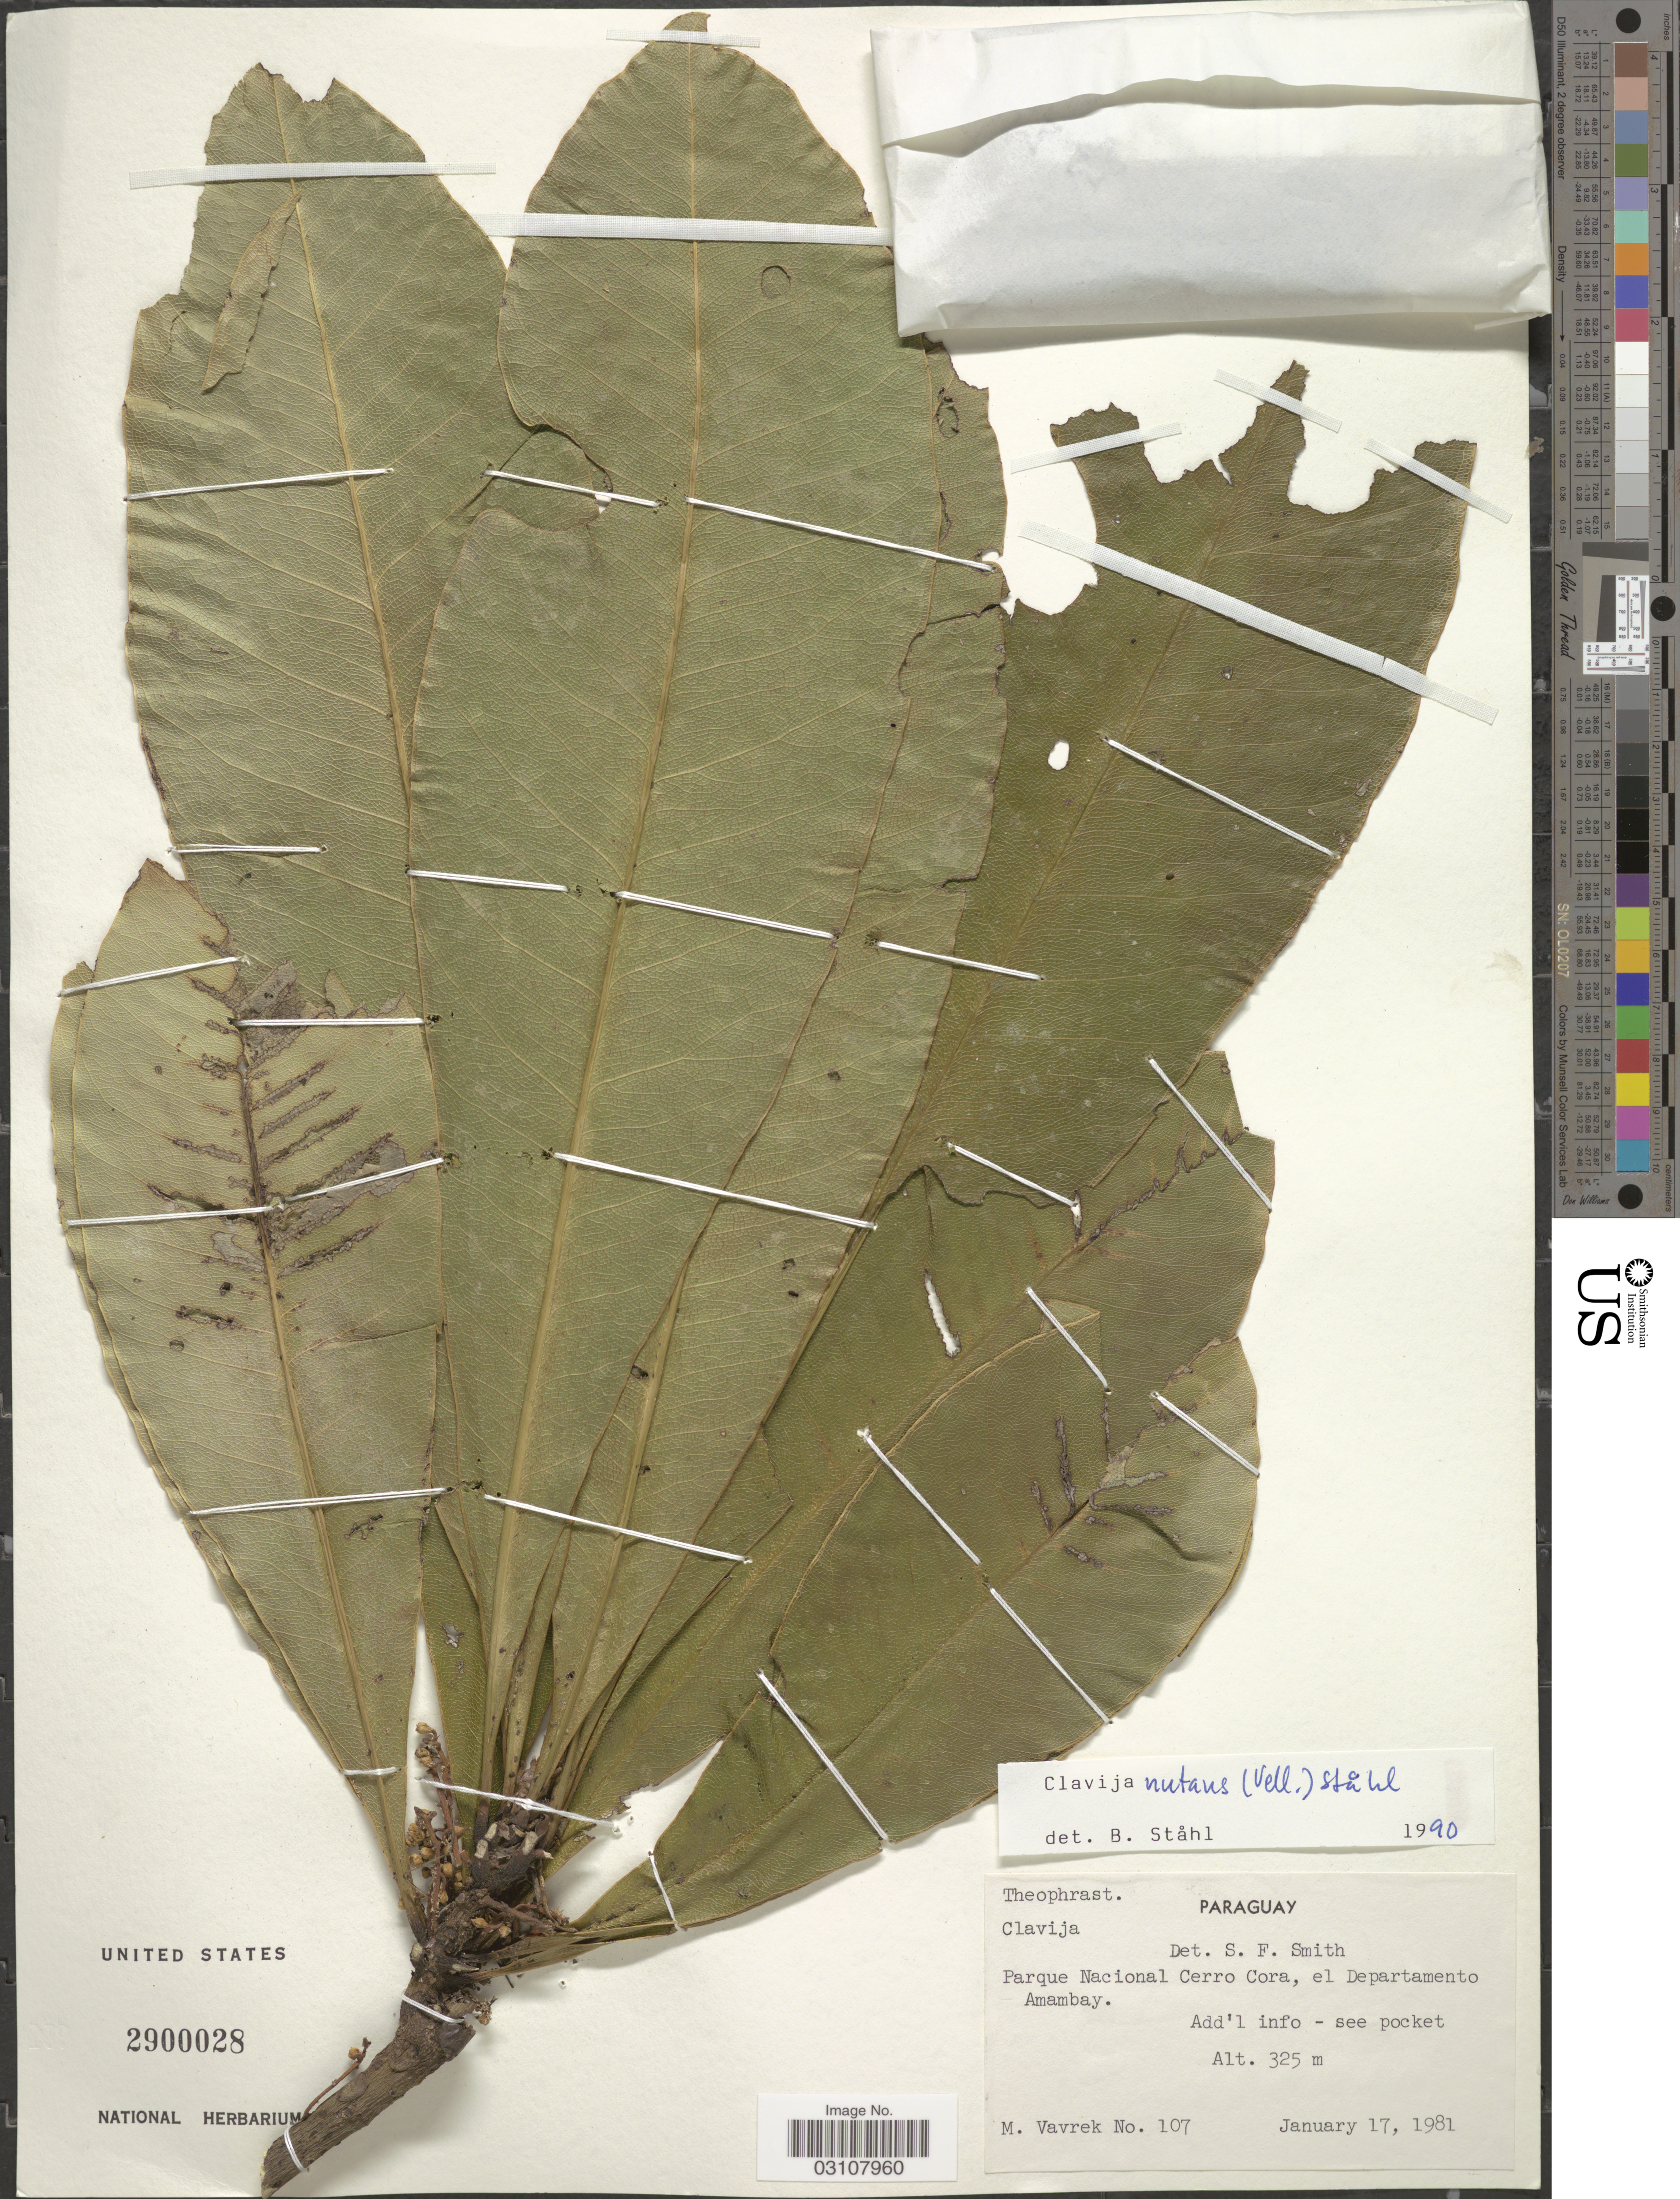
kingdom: Plantae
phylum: Tracheophyta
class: Magnoliopsida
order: Ericales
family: Primulaceae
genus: Clavija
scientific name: Clavija nutans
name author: (Vell.) B. Ståhl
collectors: M. Vavrek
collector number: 107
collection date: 1981-01-17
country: Paraguay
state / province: Amambay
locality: Parque Nacional Cerro Cora, el Departamento Amambay.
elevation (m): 325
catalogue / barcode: US 2900028